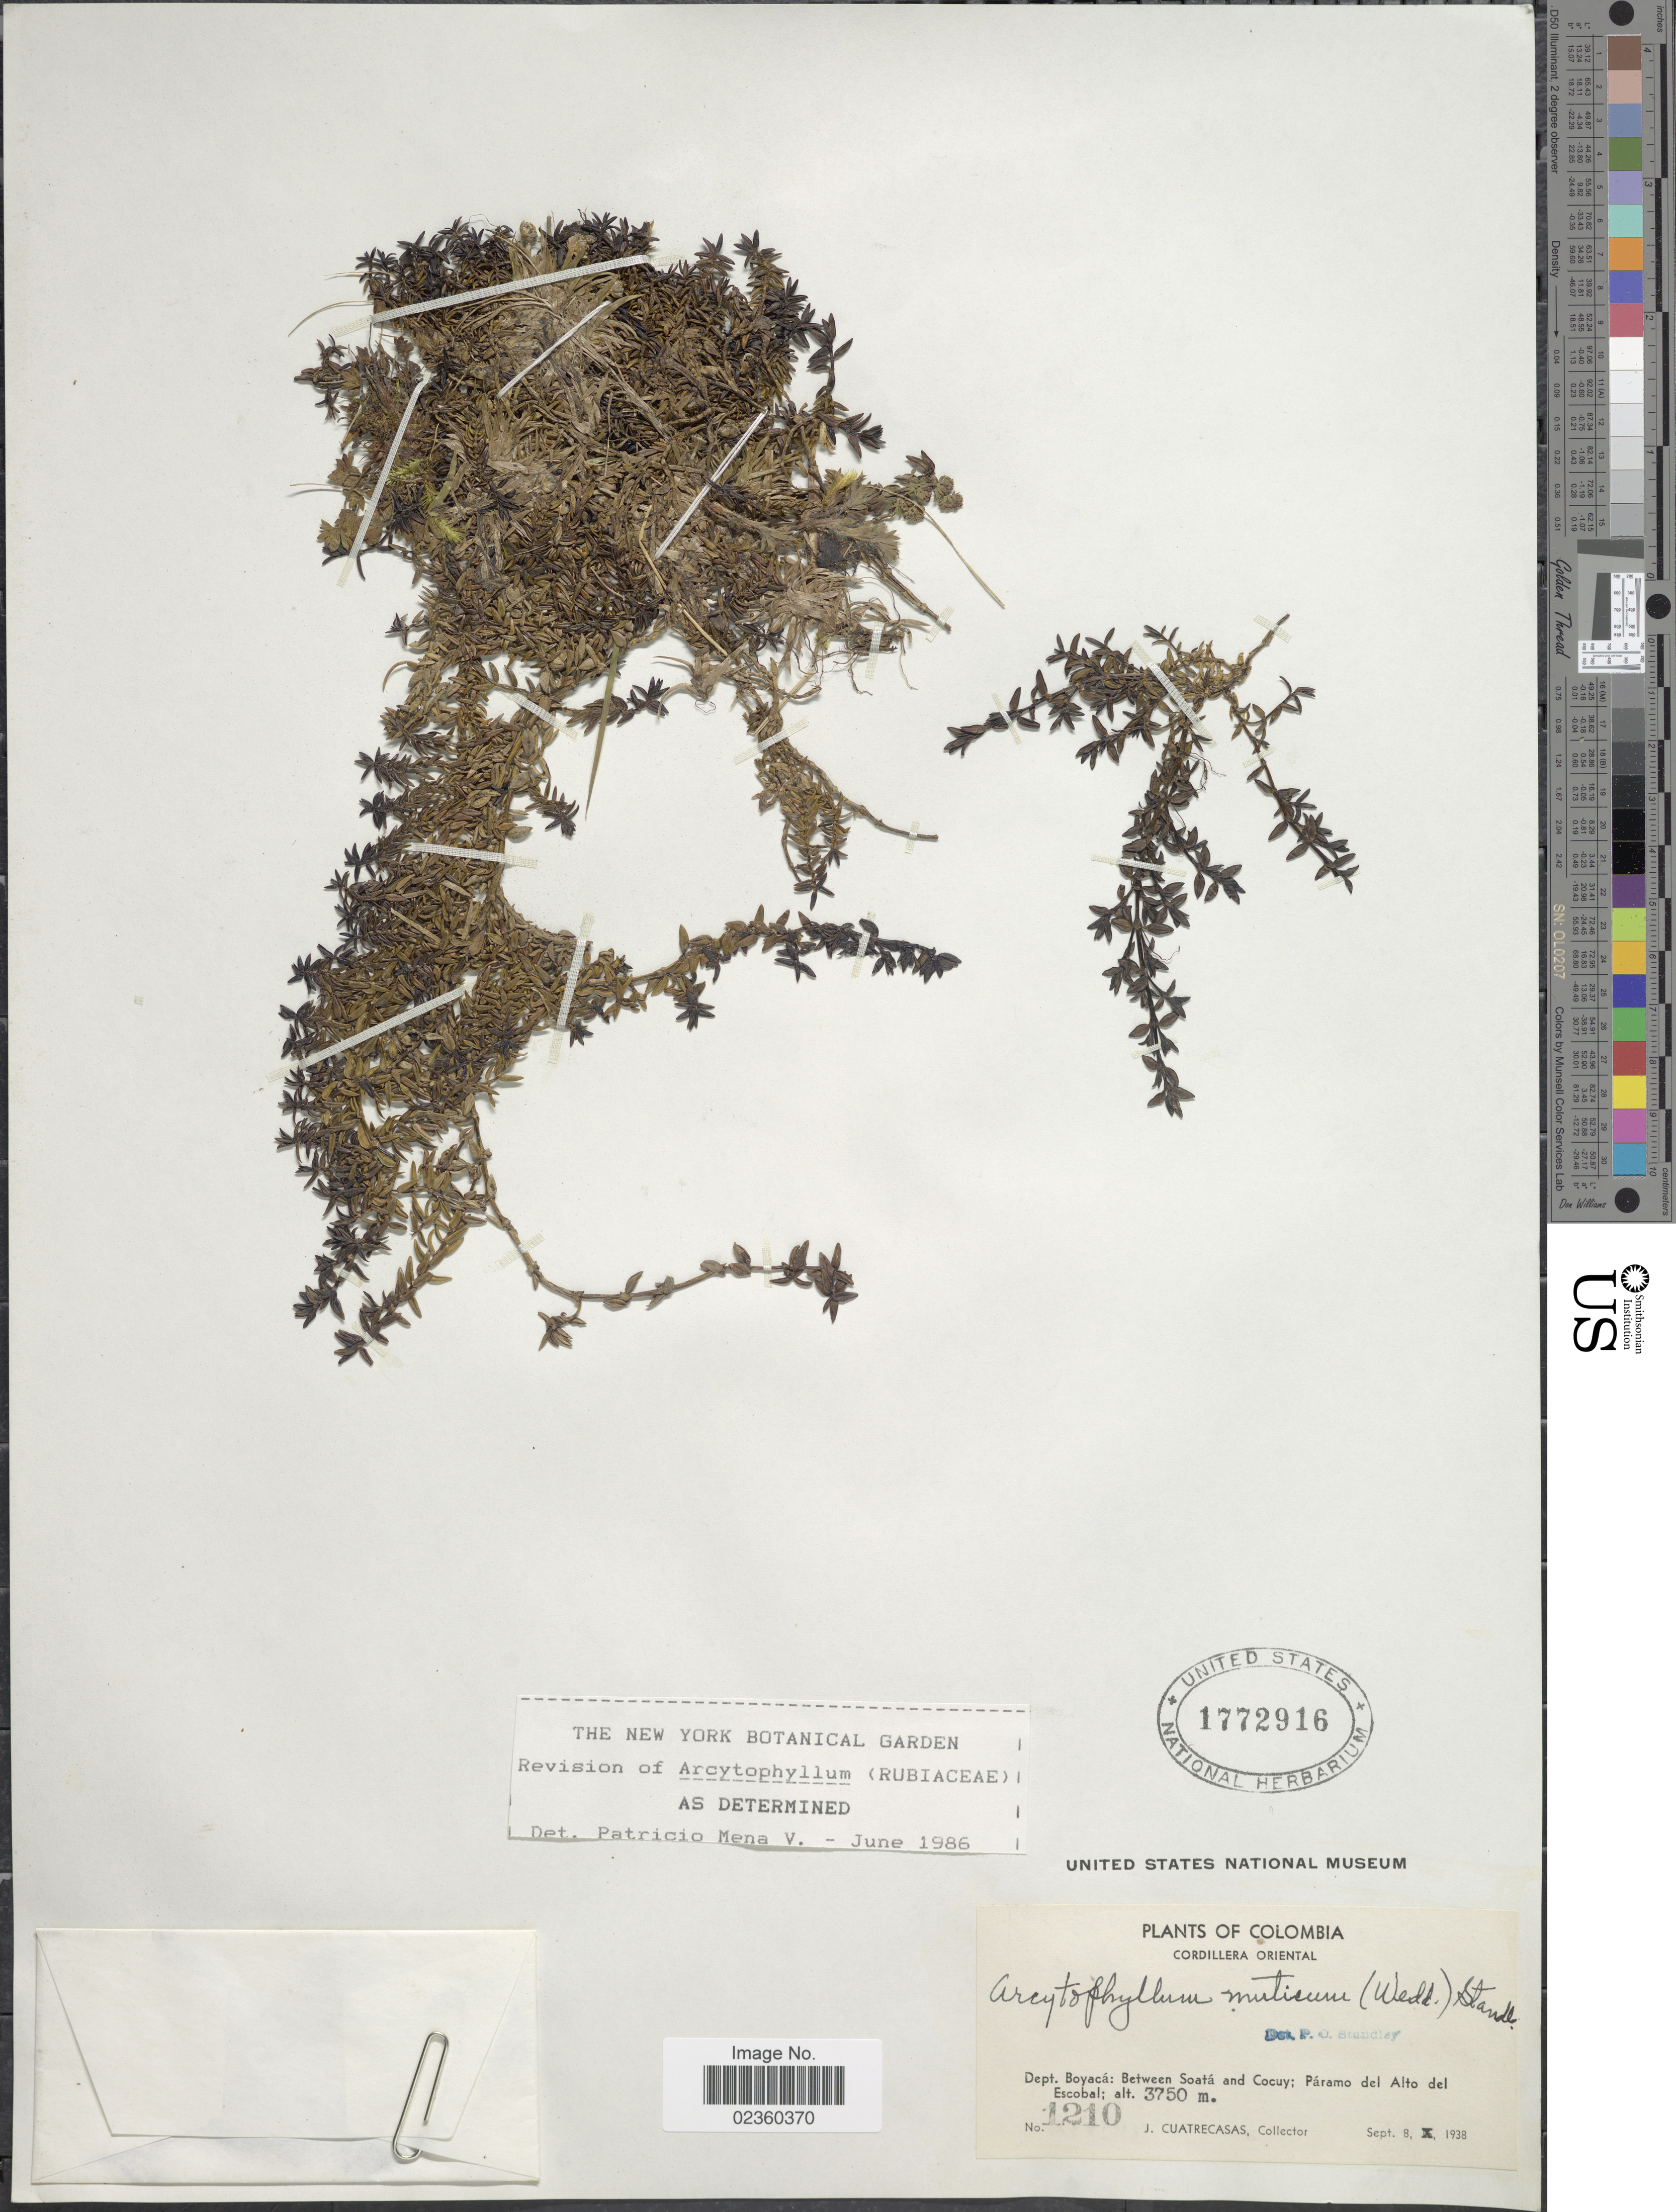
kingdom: Plantae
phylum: Tracheophyta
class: Magnoliopsida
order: Gentianales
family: Rubiaceae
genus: Arcytophyllum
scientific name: Arcytophyllum muticum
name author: (Wedd.) Standl.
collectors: J. Cuatrecasas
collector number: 1210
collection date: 1938-09-08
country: Colombia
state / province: Boyacá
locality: Cordillera Oriental, Dept. Boyacá: Between Soatá and Cocuy; P'ramo del Alto del Escobal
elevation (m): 3750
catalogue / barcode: US 1772916